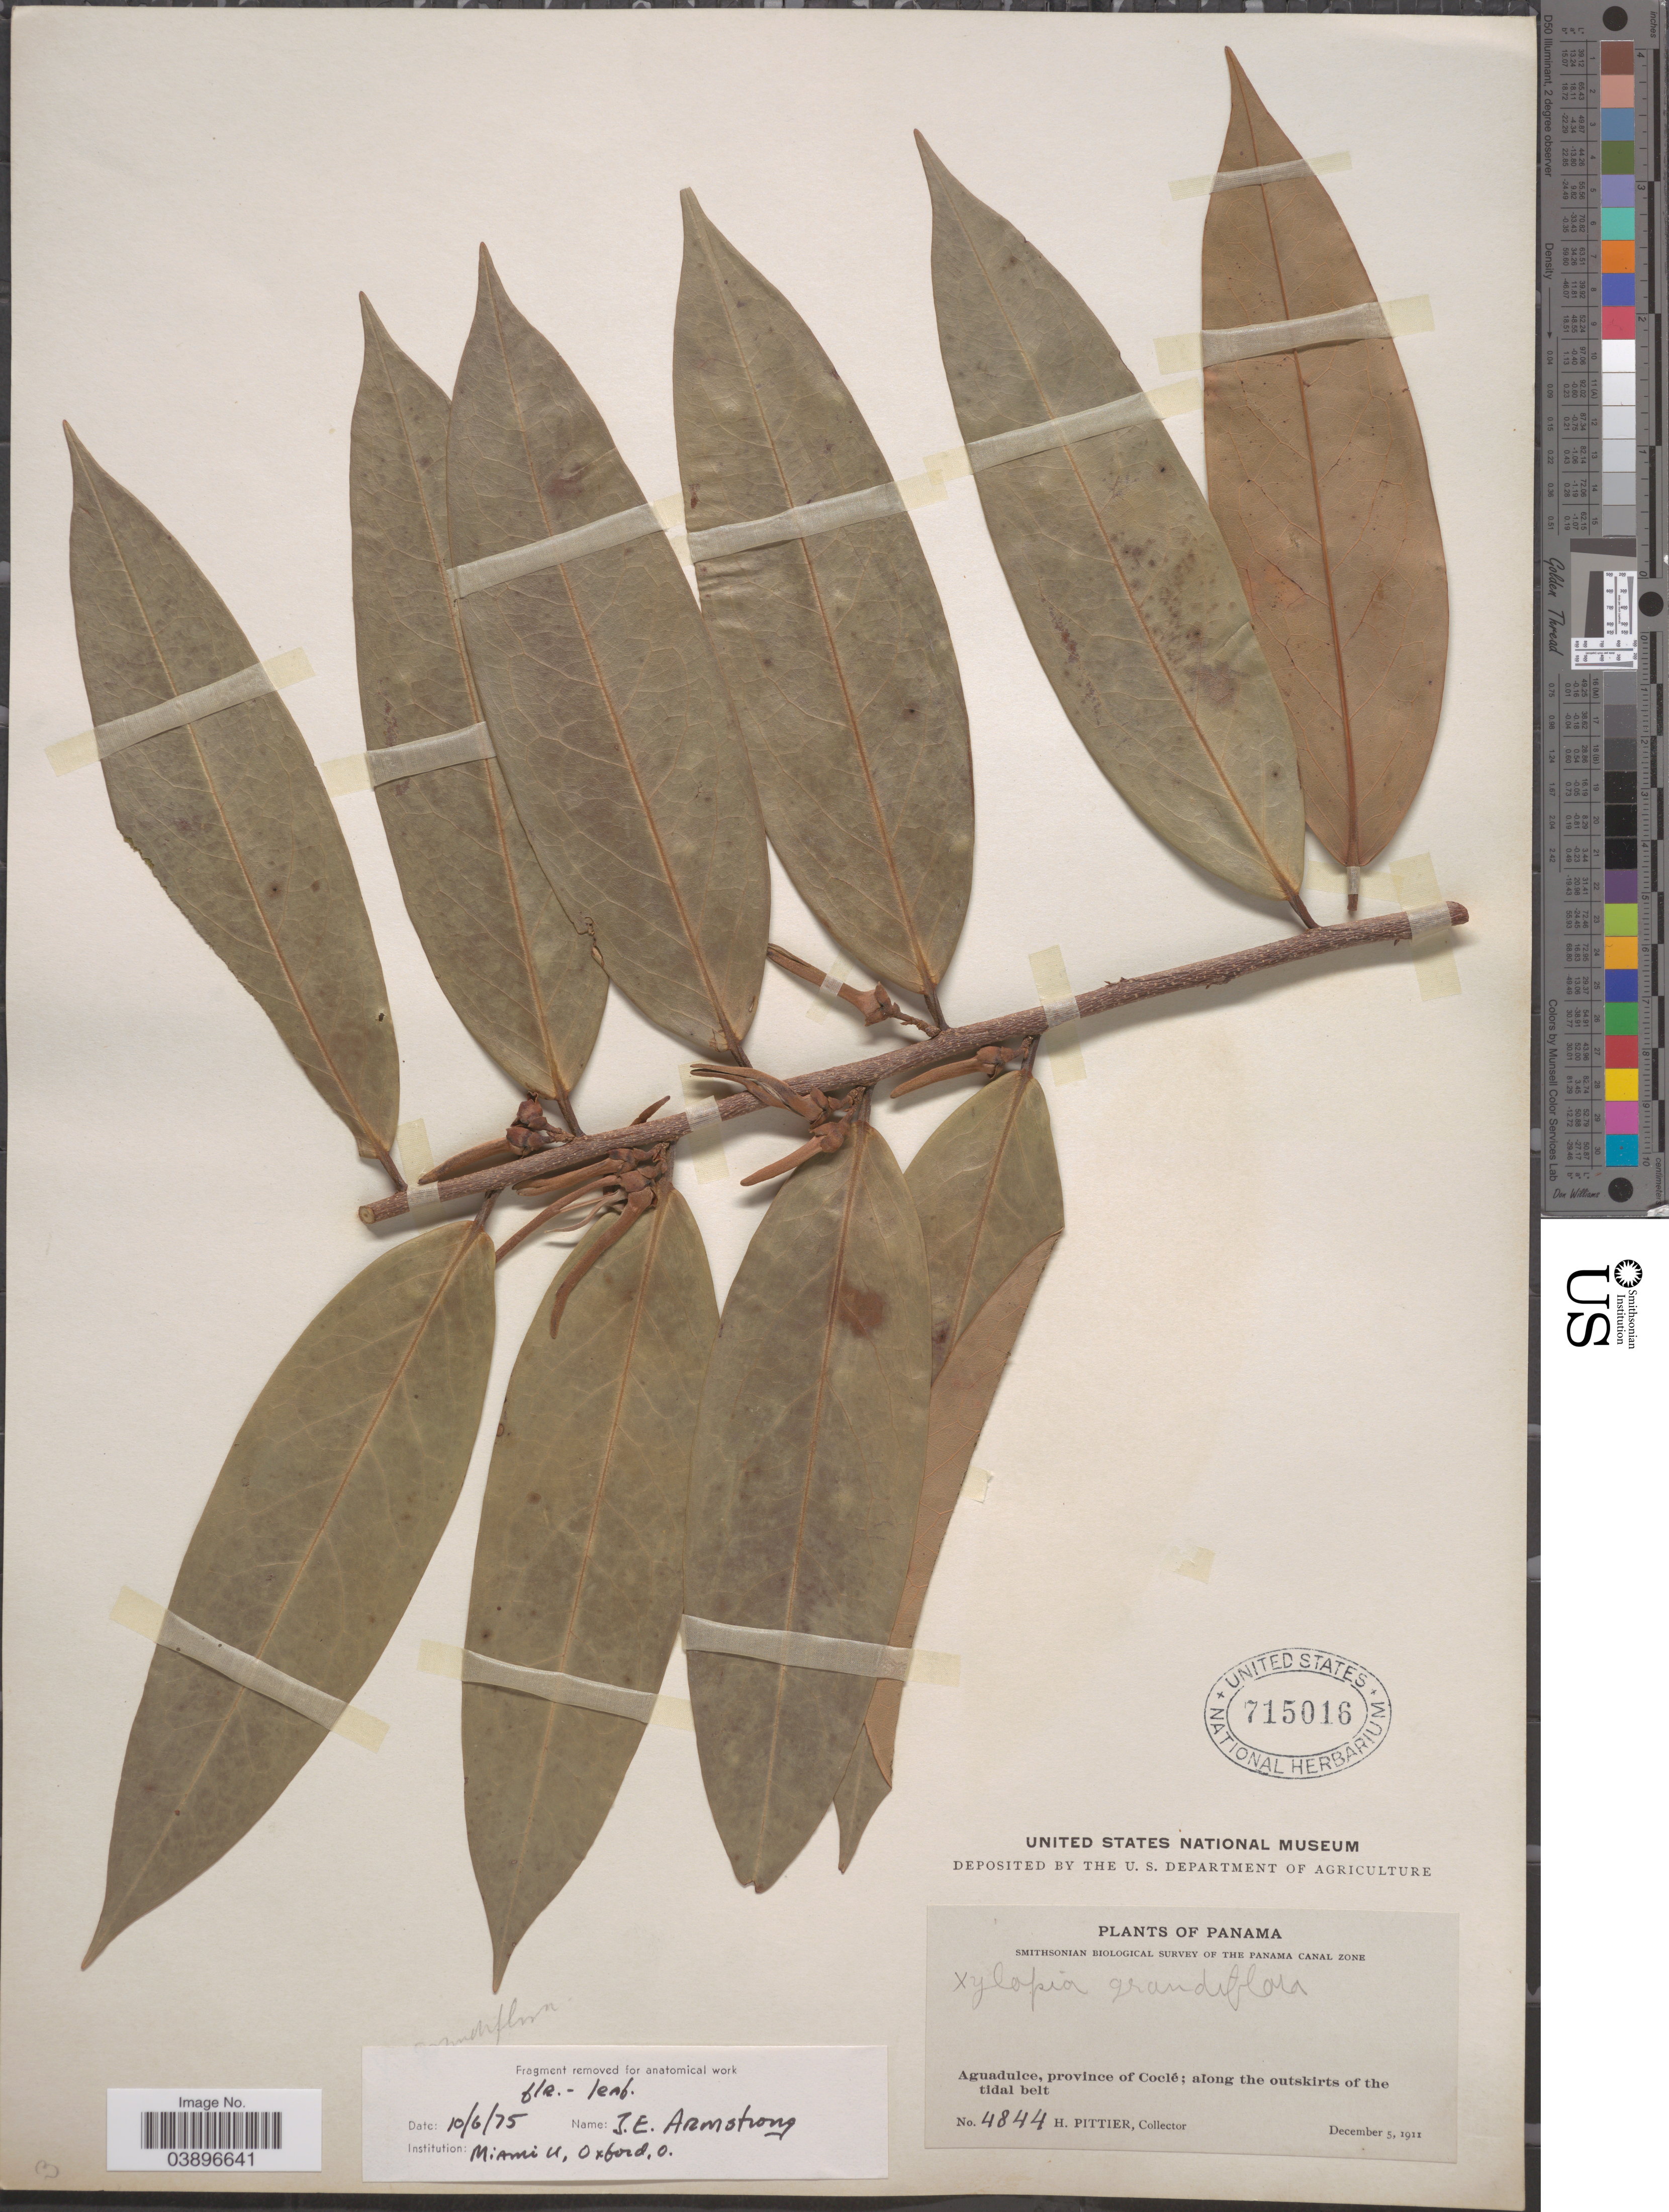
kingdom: Plantae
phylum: Tracheophyta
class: Magnoliopsida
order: Magnoliales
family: Annonaceae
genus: Xylopia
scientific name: Xylopia aromatica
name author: (Lam.) Mart.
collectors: H. F. Pittier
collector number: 4844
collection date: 1911-12-05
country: Panama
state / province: Cocle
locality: The Panama Canal Zone. Aguadulce, province of Coclé.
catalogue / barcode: US 715016